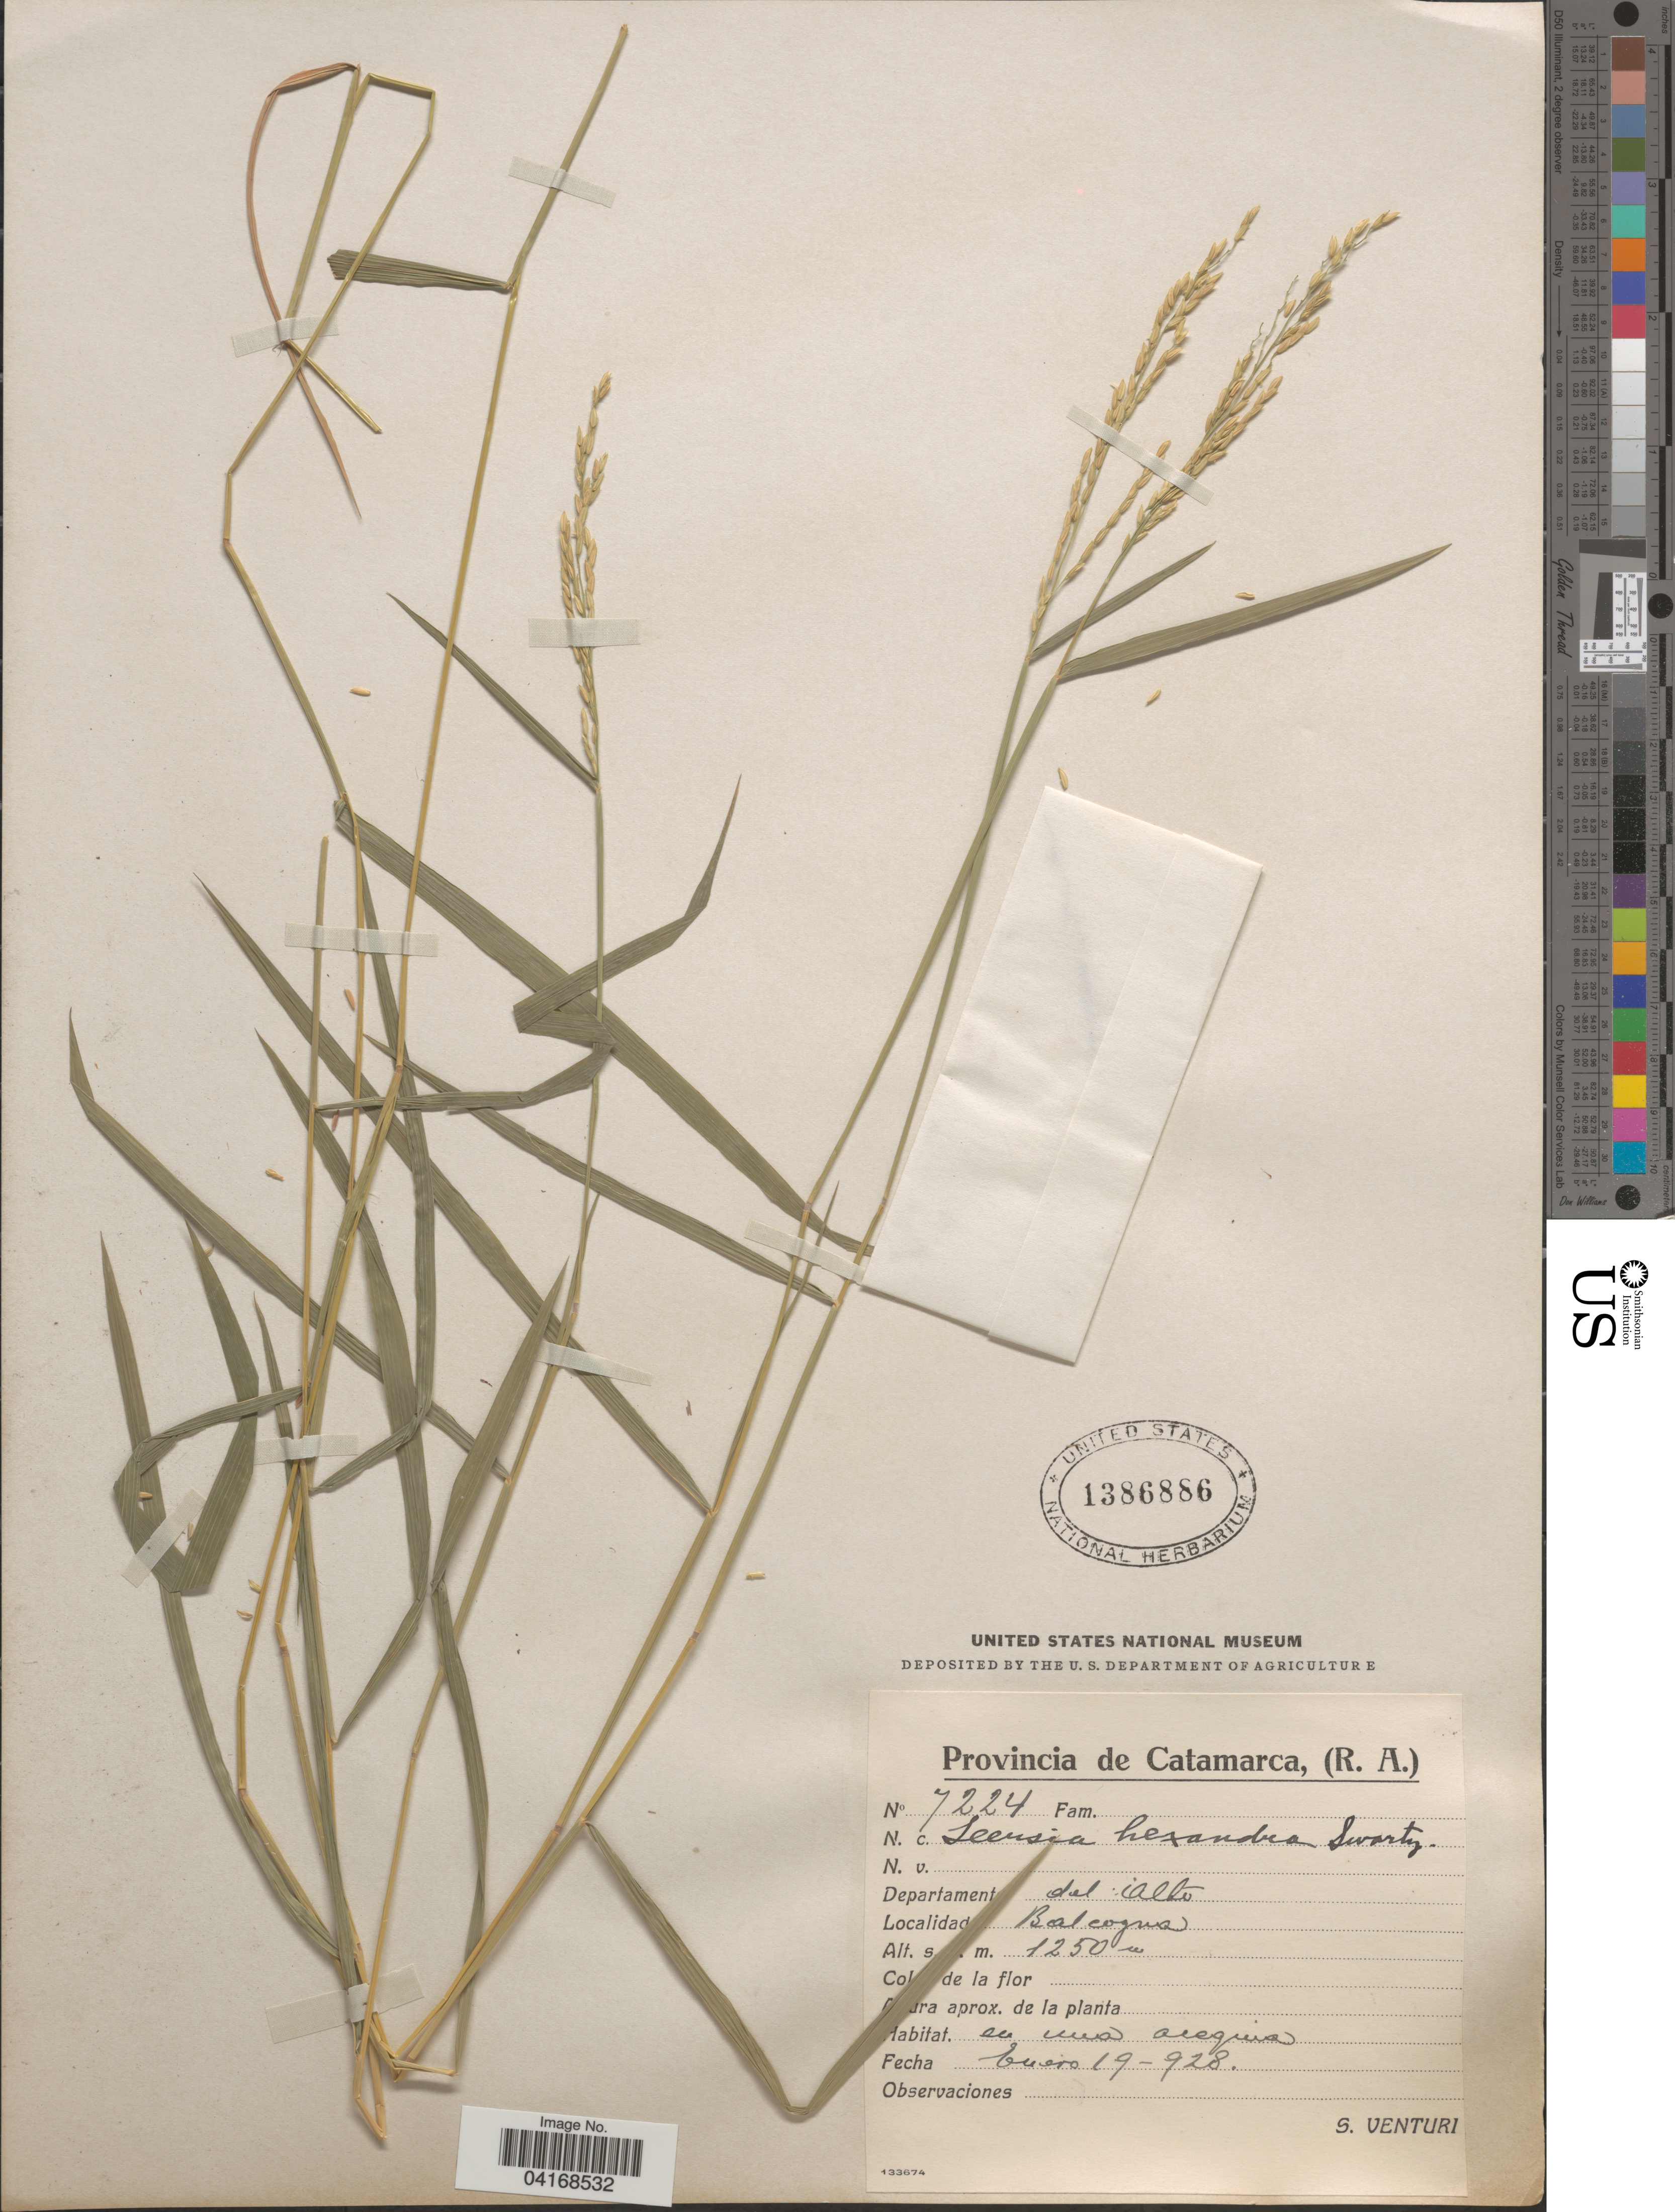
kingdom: Plantae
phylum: Tracheophyta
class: Liliopsida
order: Poales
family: Poaceae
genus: Leersia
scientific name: Leersia hexandra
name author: Sw.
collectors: S. Venturi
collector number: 7224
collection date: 1928-01-19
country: Argentina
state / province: Catamarca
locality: (R. A.). Departament del Alto. Balcozna.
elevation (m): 1250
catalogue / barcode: US 1386886